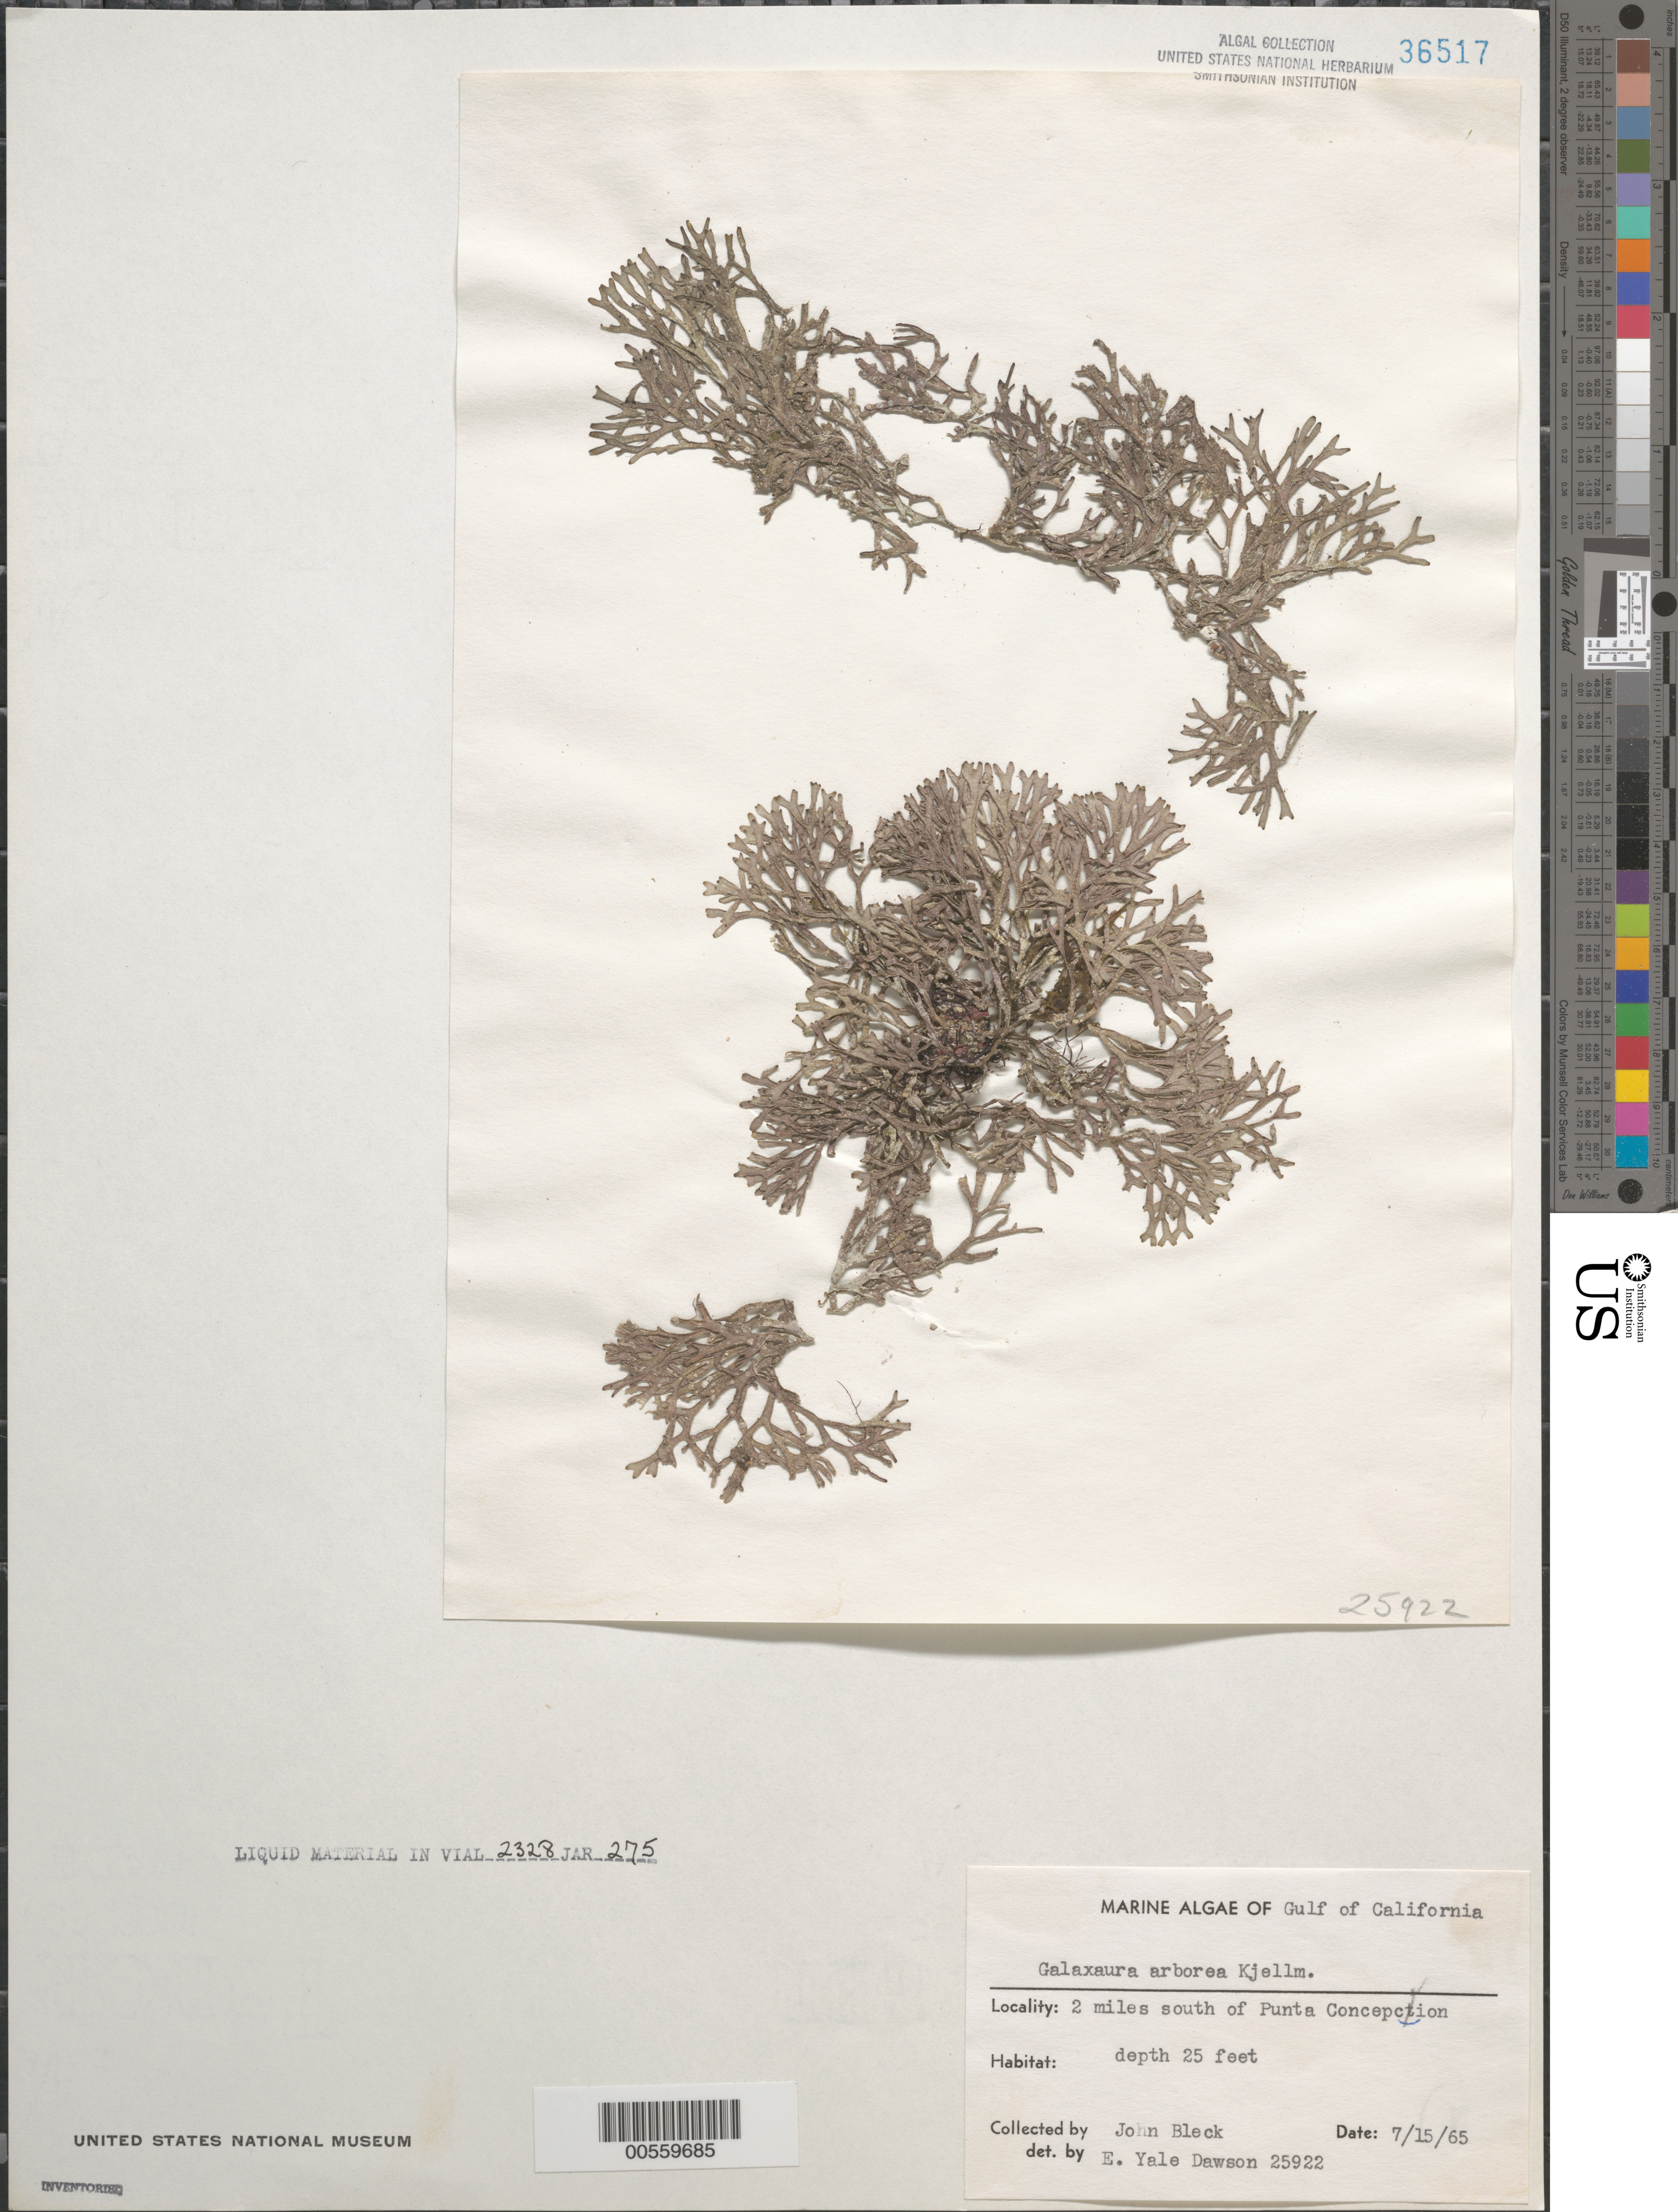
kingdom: Plantae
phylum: Rhodophyta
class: Florideophyceae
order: Nemaliales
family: Galaxauraceae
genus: Dichotomaria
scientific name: Dichotomaria spathulata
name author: (Kjellm.) A. Kurihara & Huisman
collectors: J. Bleck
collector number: EYD 25922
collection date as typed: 15 Jul 1965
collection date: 1965-07-15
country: Mexico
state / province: Baja California Sur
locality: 2 miles south of Punta Concepcion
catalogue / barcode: US 36517